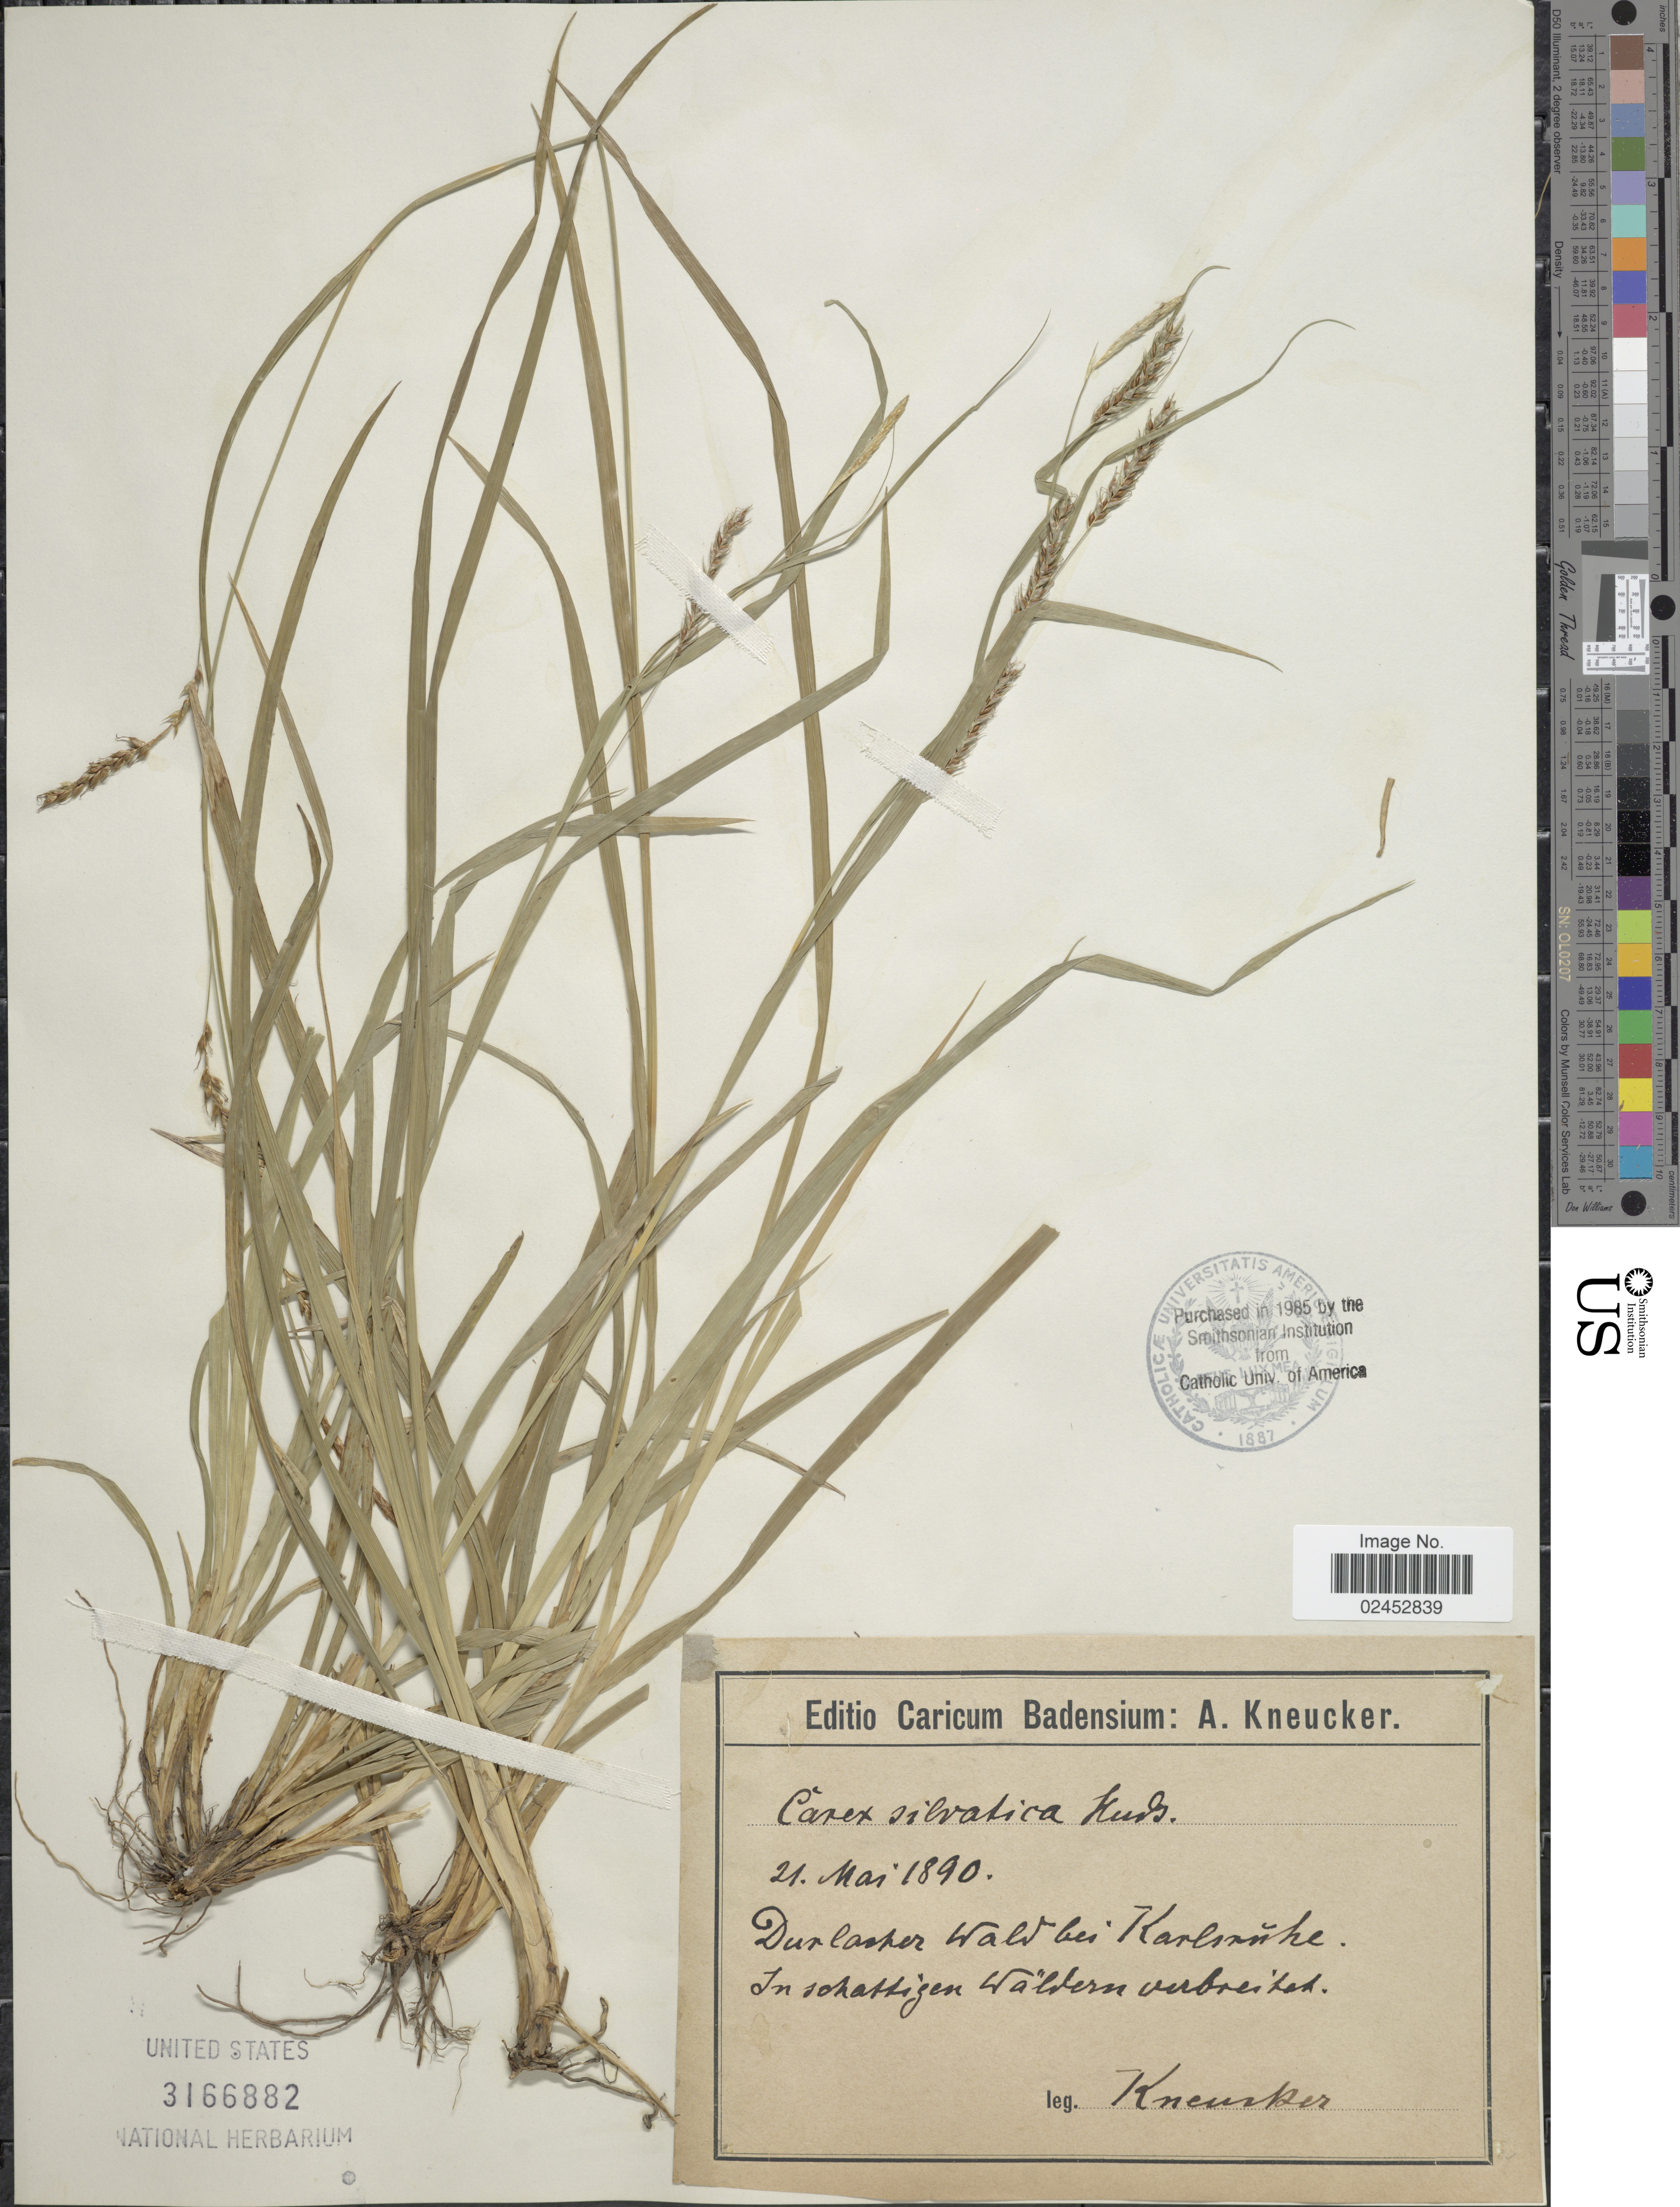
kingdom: Plantae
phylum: Tracheophyta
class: Liliopsida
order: Poales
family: Cyperaceae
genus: Carex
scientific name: Carex sylvatica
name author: Huds.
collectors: Kneucker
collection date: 1890-05-21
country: Germany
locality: Durlasher Wald bei Karlsruhe, in schattigen Waldern unbreitah.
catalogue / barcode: US 3166882